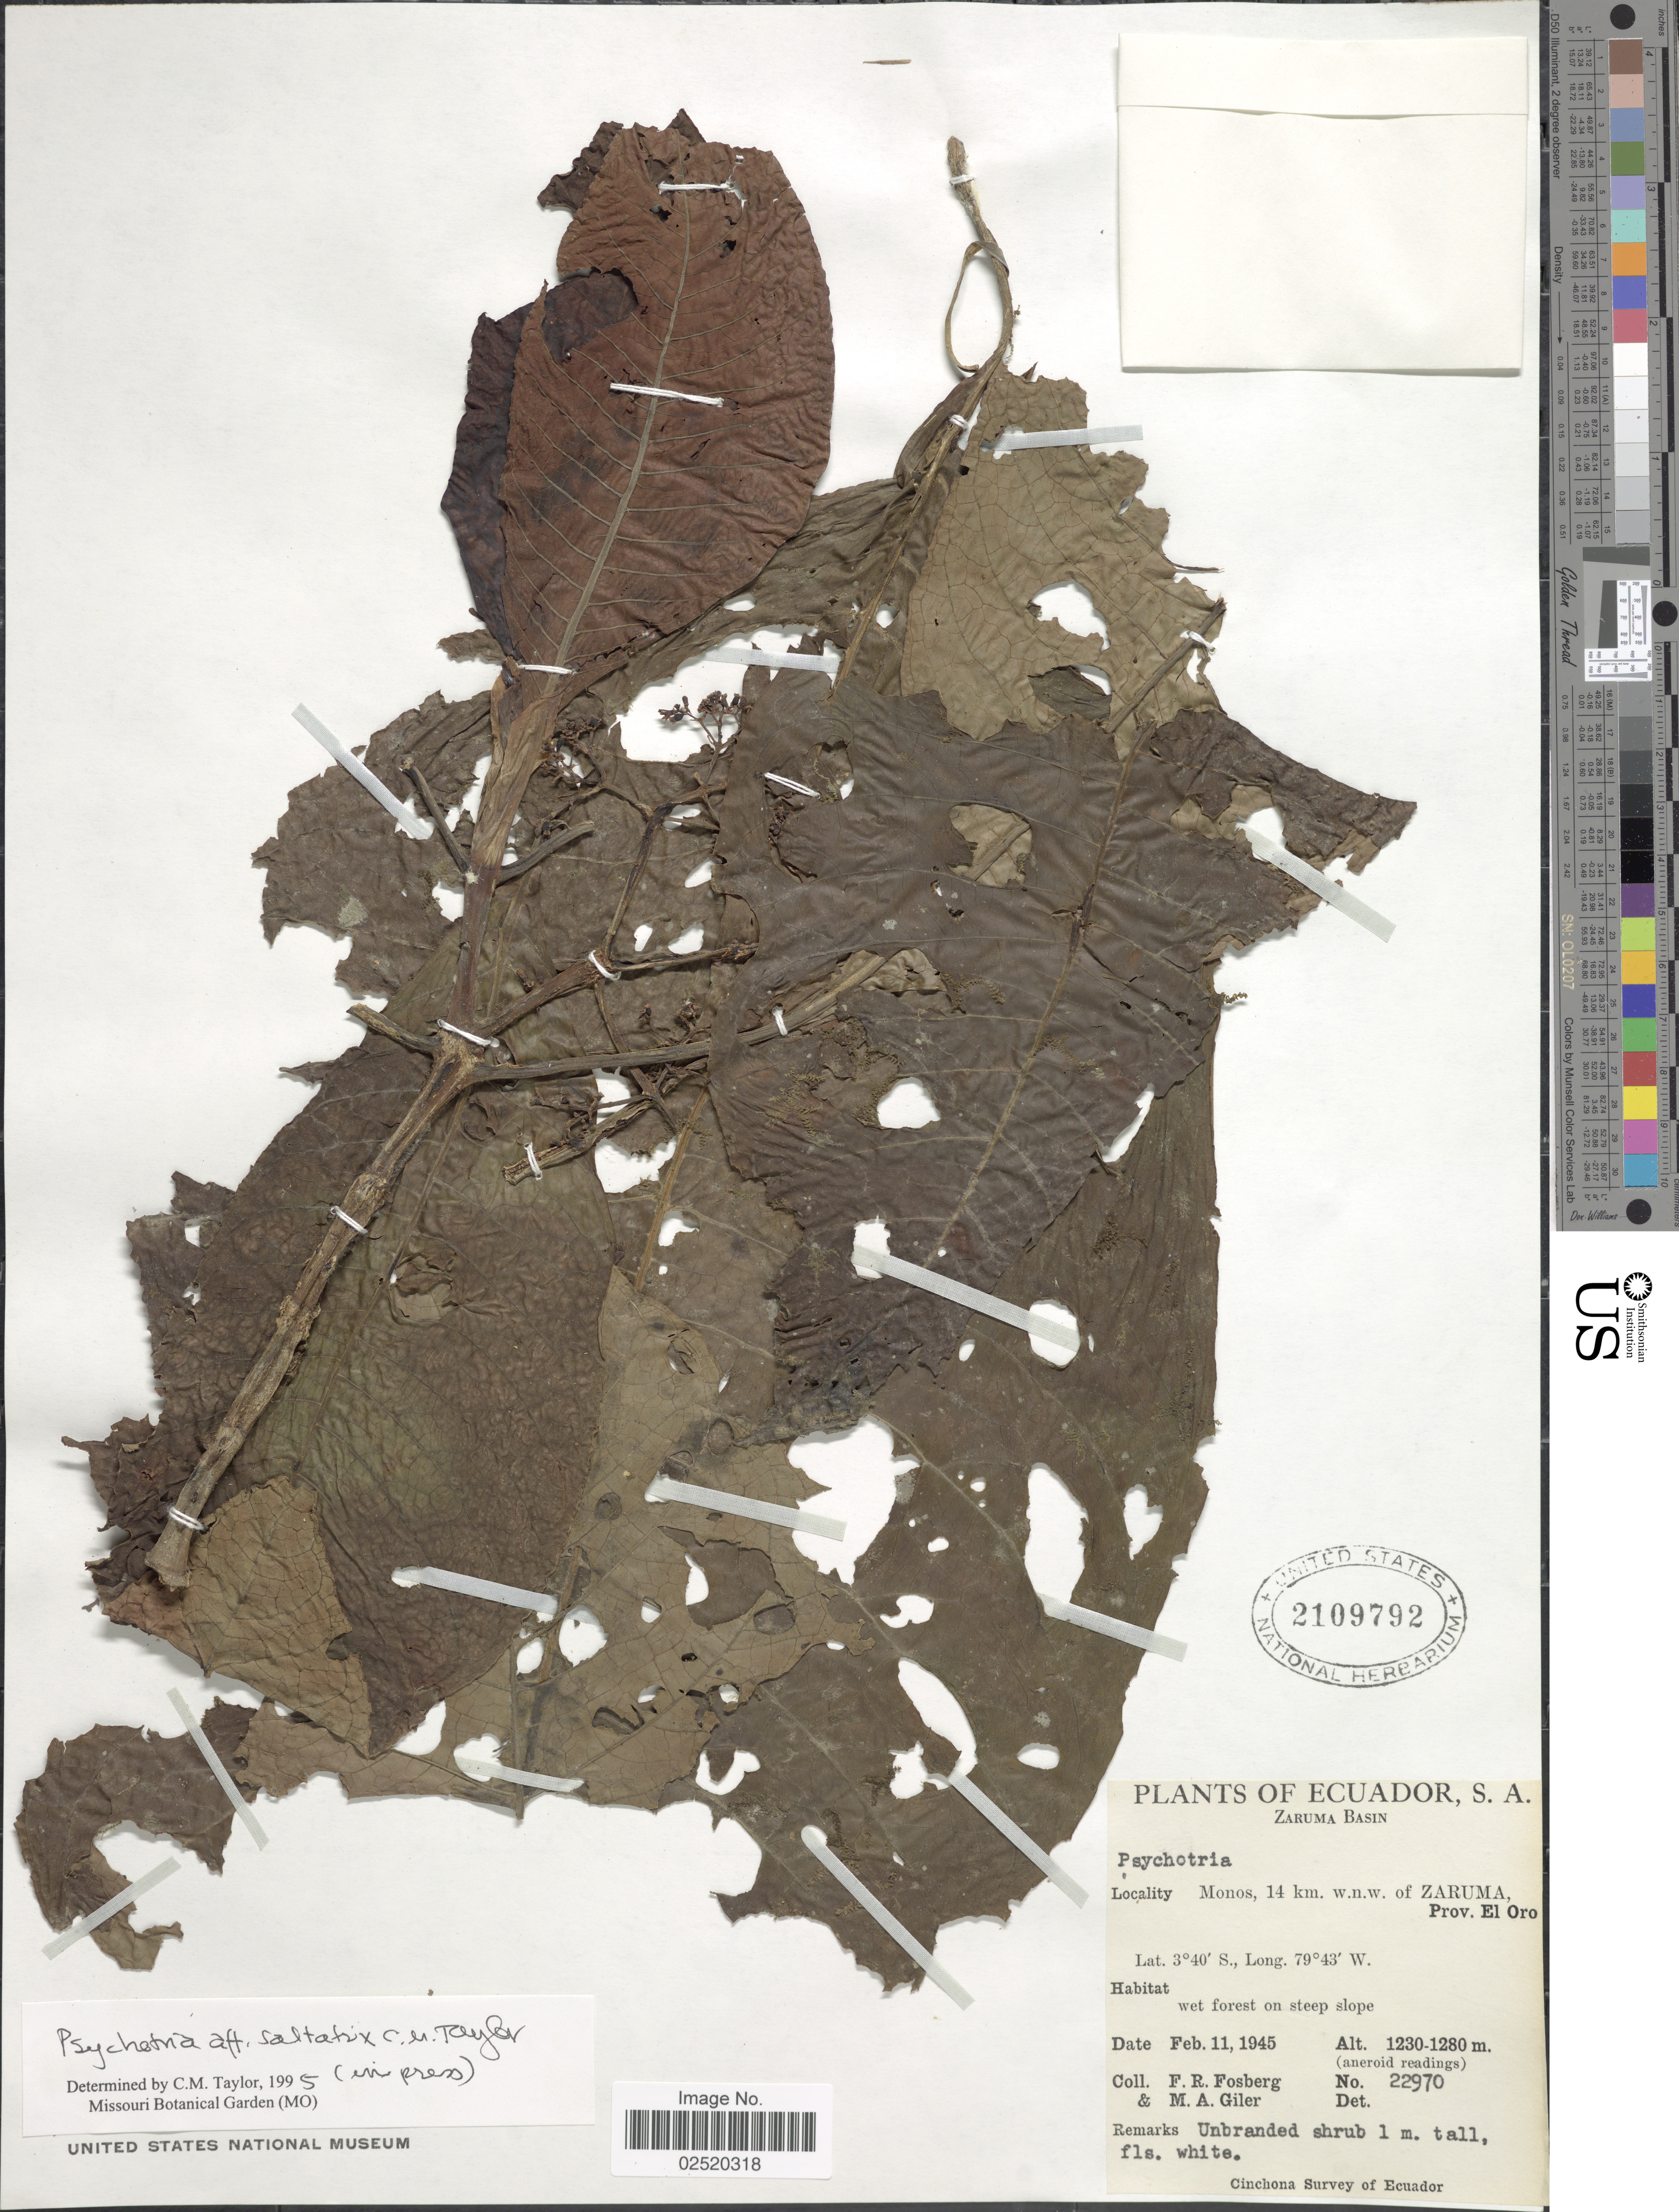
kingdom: Plantae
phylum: Tracheophyta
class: Magnoliopsida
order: Gentianales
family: Rubiaceae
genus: Psychotria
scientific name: Psychotria saltatrix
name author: C.M. Taylor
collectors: F. R. Fosberg & M. Giler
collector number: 22970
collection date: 1945-02-11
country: Ecuador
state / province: El Oro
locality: Zruma Basin, Monos, 14 km. w.n.w. of Zaruma, Prov. El Oro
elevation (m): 1230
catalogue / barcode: US 2109792